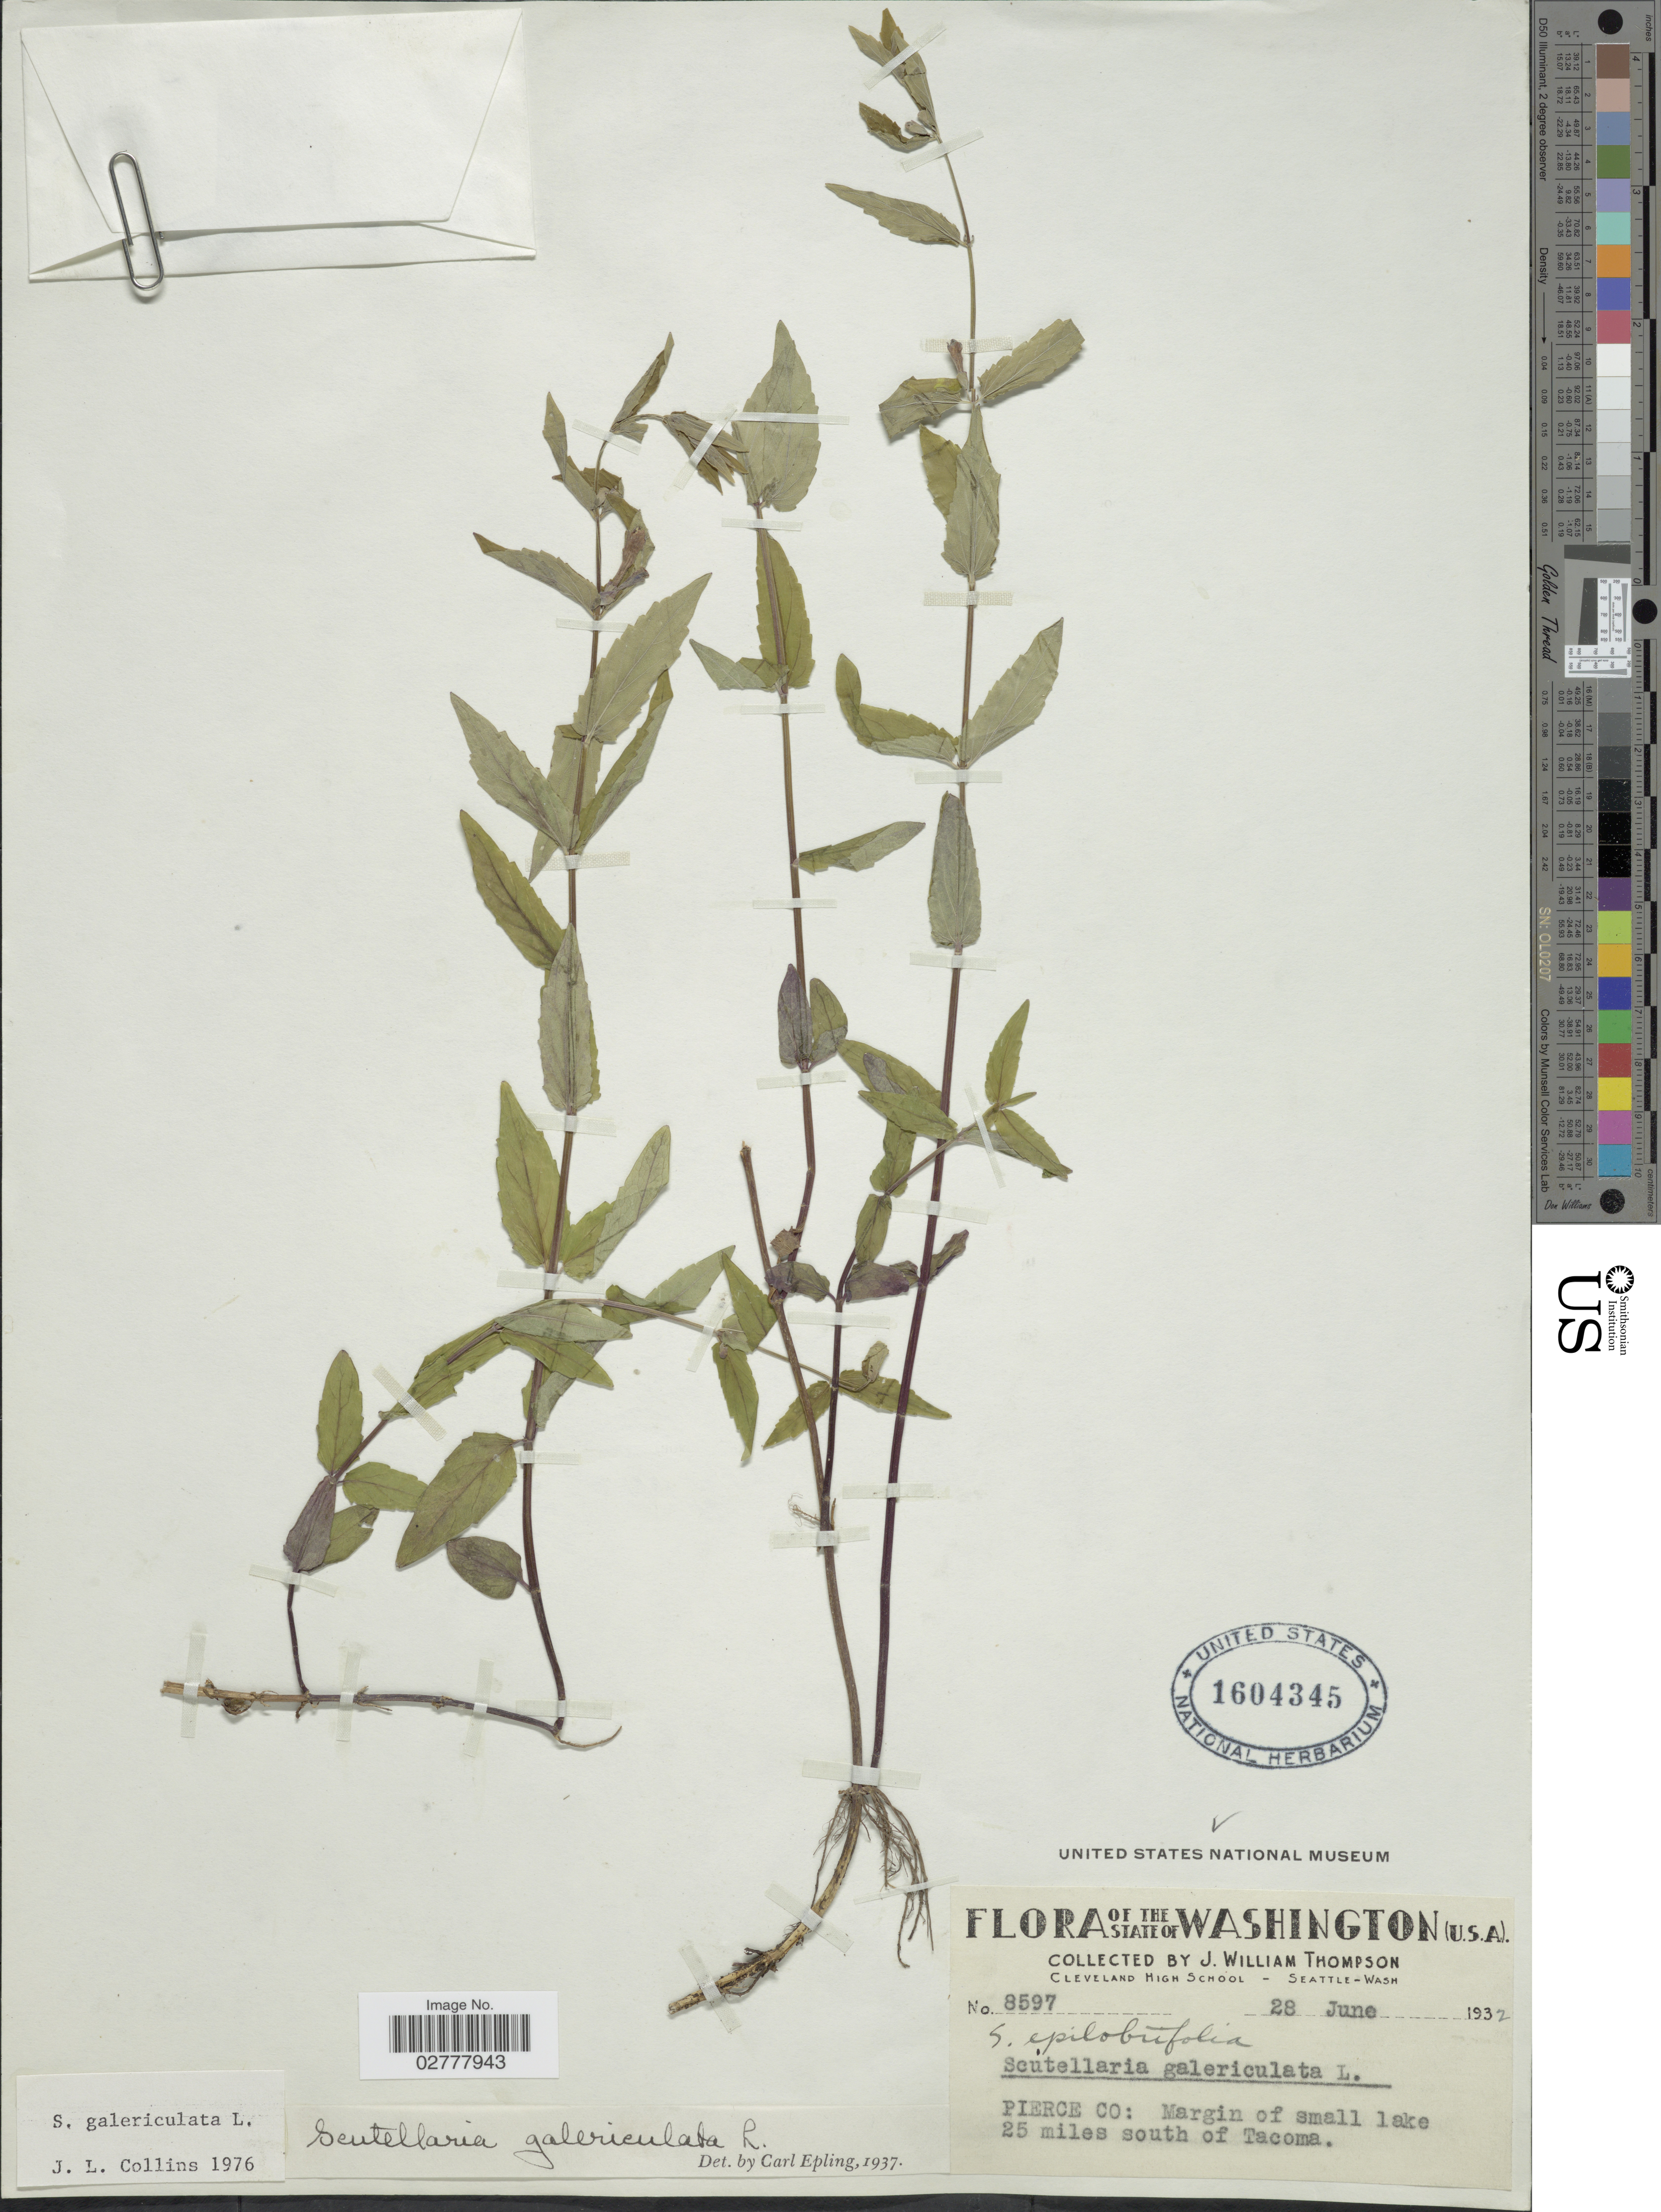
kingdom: Plantae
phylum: Tracheophyta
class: Magnoliopsida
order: Lamiales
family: Lamiaceae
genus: Scutellaria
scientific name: Scutellaria galericulata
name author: L.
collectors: J. W. Thompson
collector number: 8597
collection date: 1932-06-28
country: United States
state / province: Washington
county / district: Pierce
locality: Pierce Co: Margin of small lake 25 miles south of Tacoma.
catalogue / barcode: US 1604345